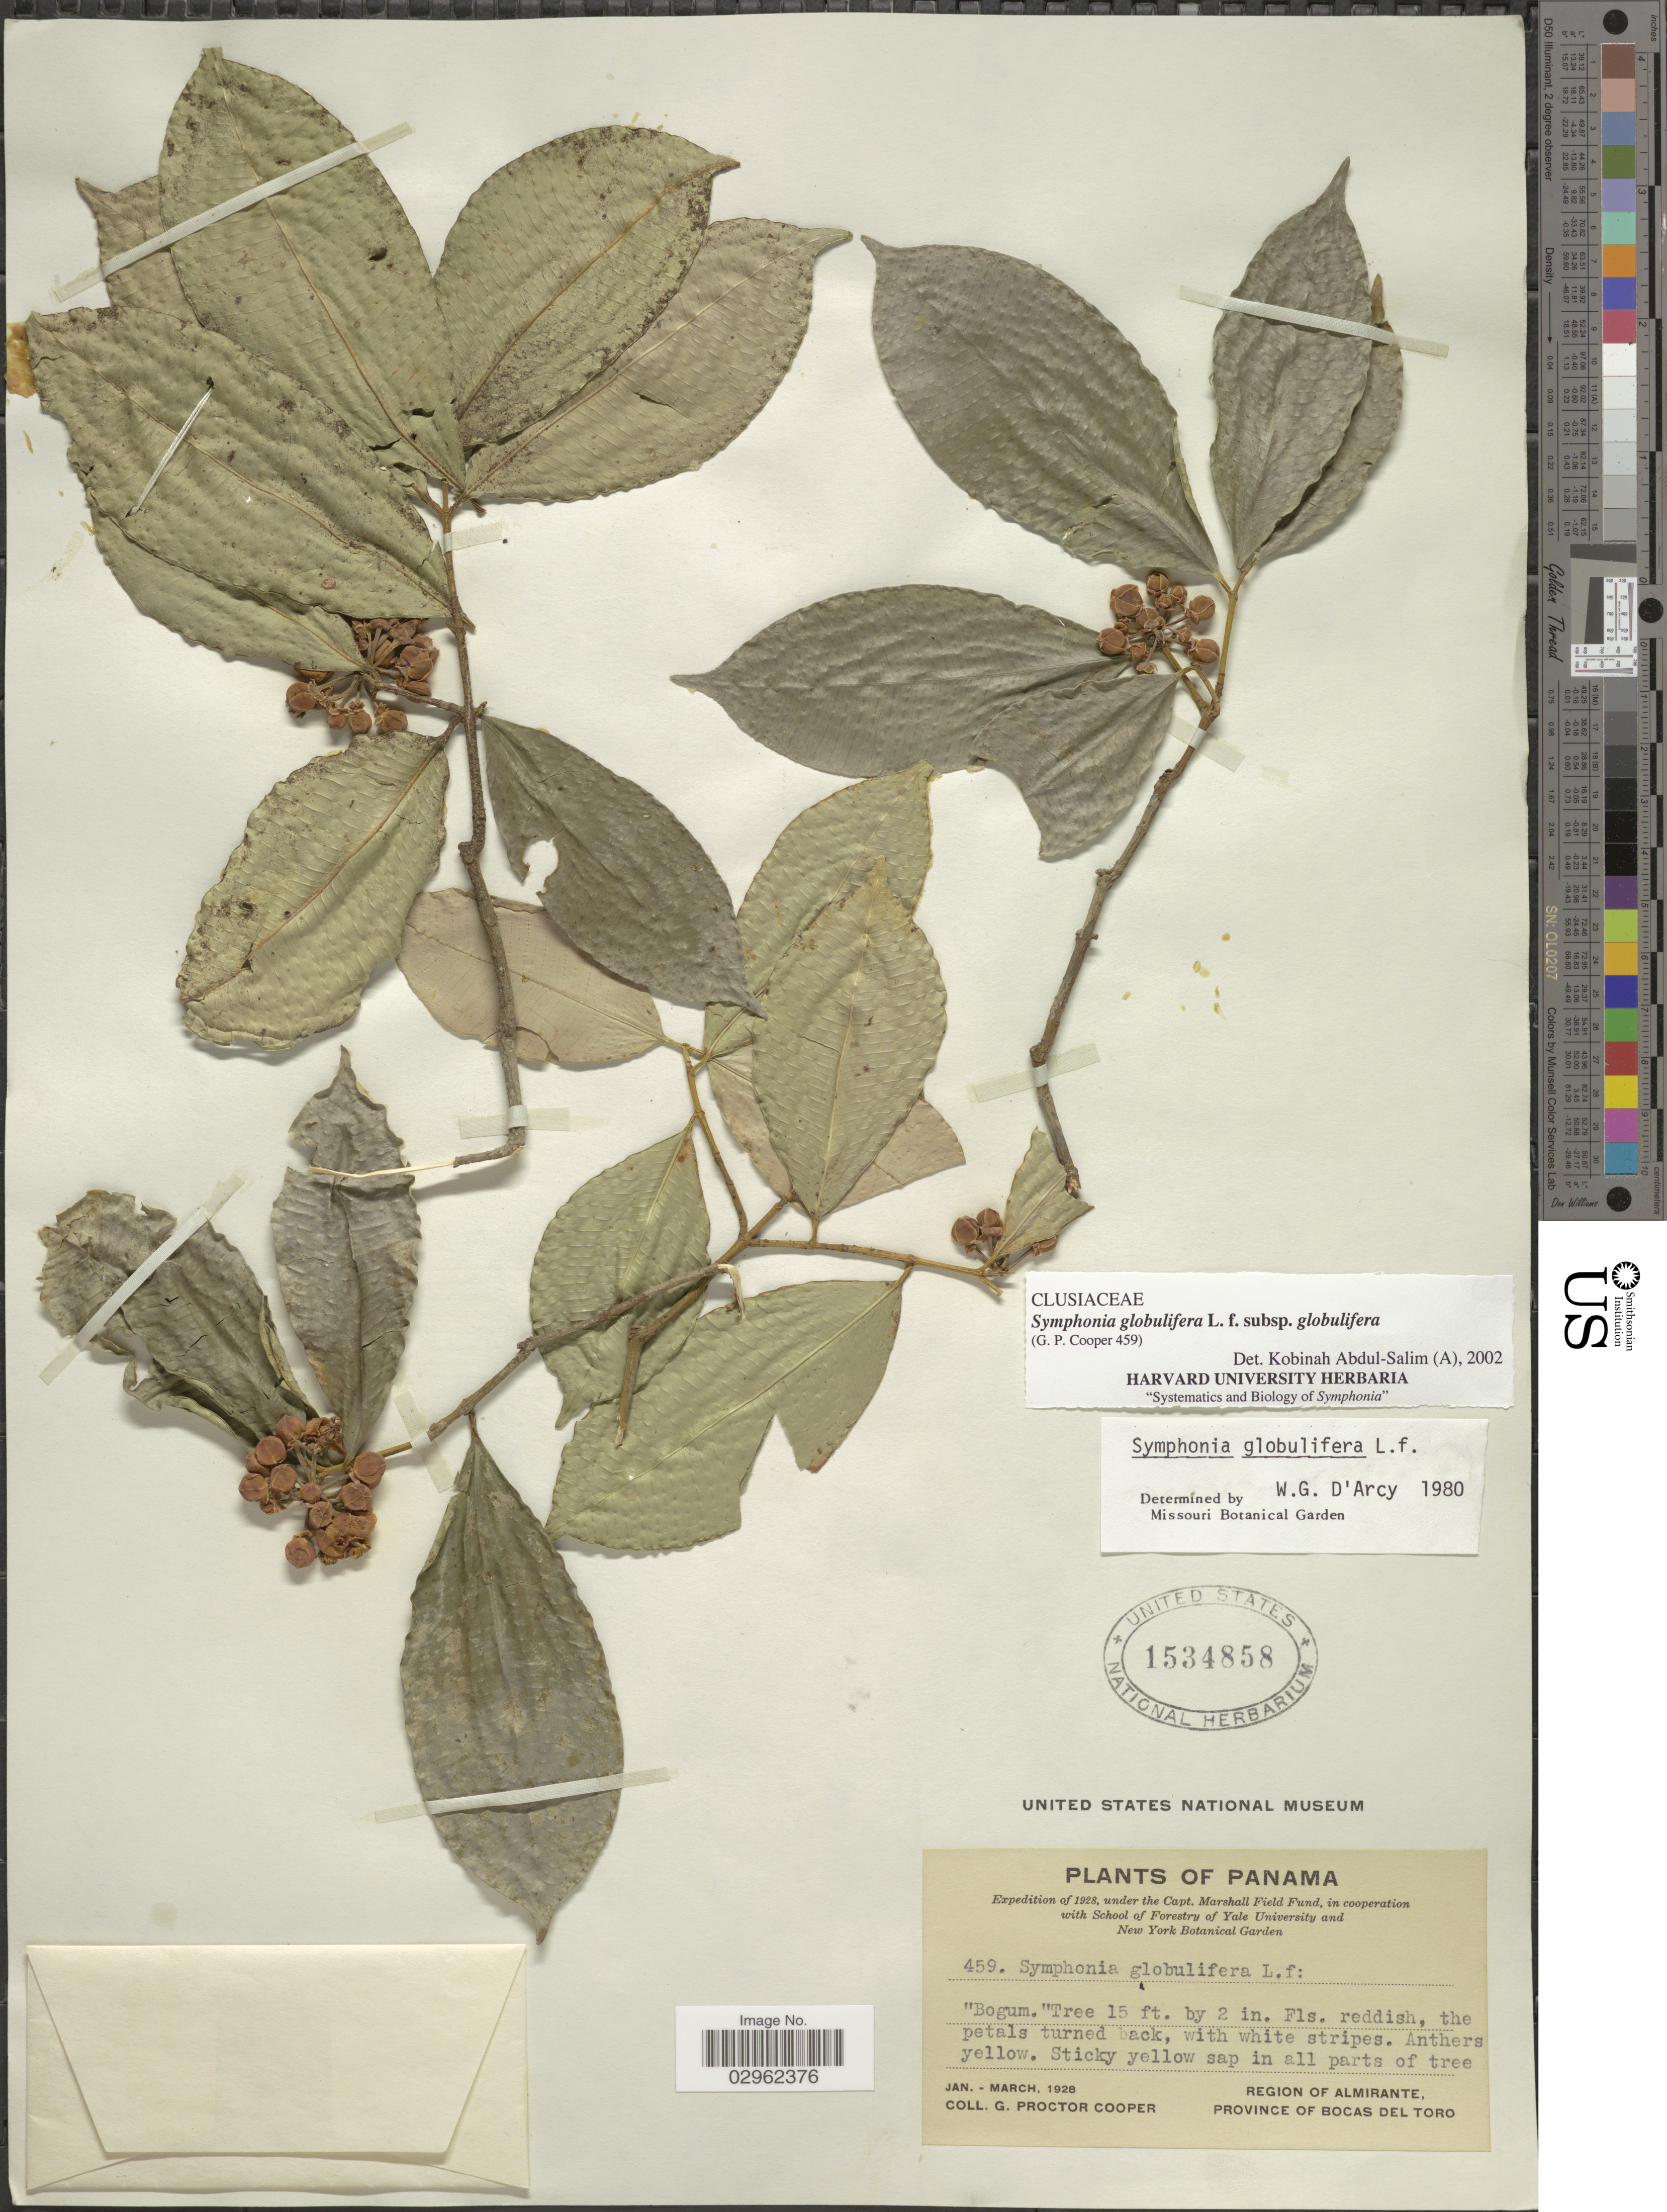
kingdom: Plantae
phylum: Tracheophyta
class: Magnoliopsida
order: Malpighiales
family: Clusiaceae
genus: Symphonia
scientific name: Symphonia globulifera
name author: L. f.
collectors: G. Cooper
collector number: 459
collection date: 1928-01/1928-03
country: Panama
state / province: Bocas del Toro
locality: Region of Almirante. Province of Bocas del Toro.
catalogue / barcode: US 1534858